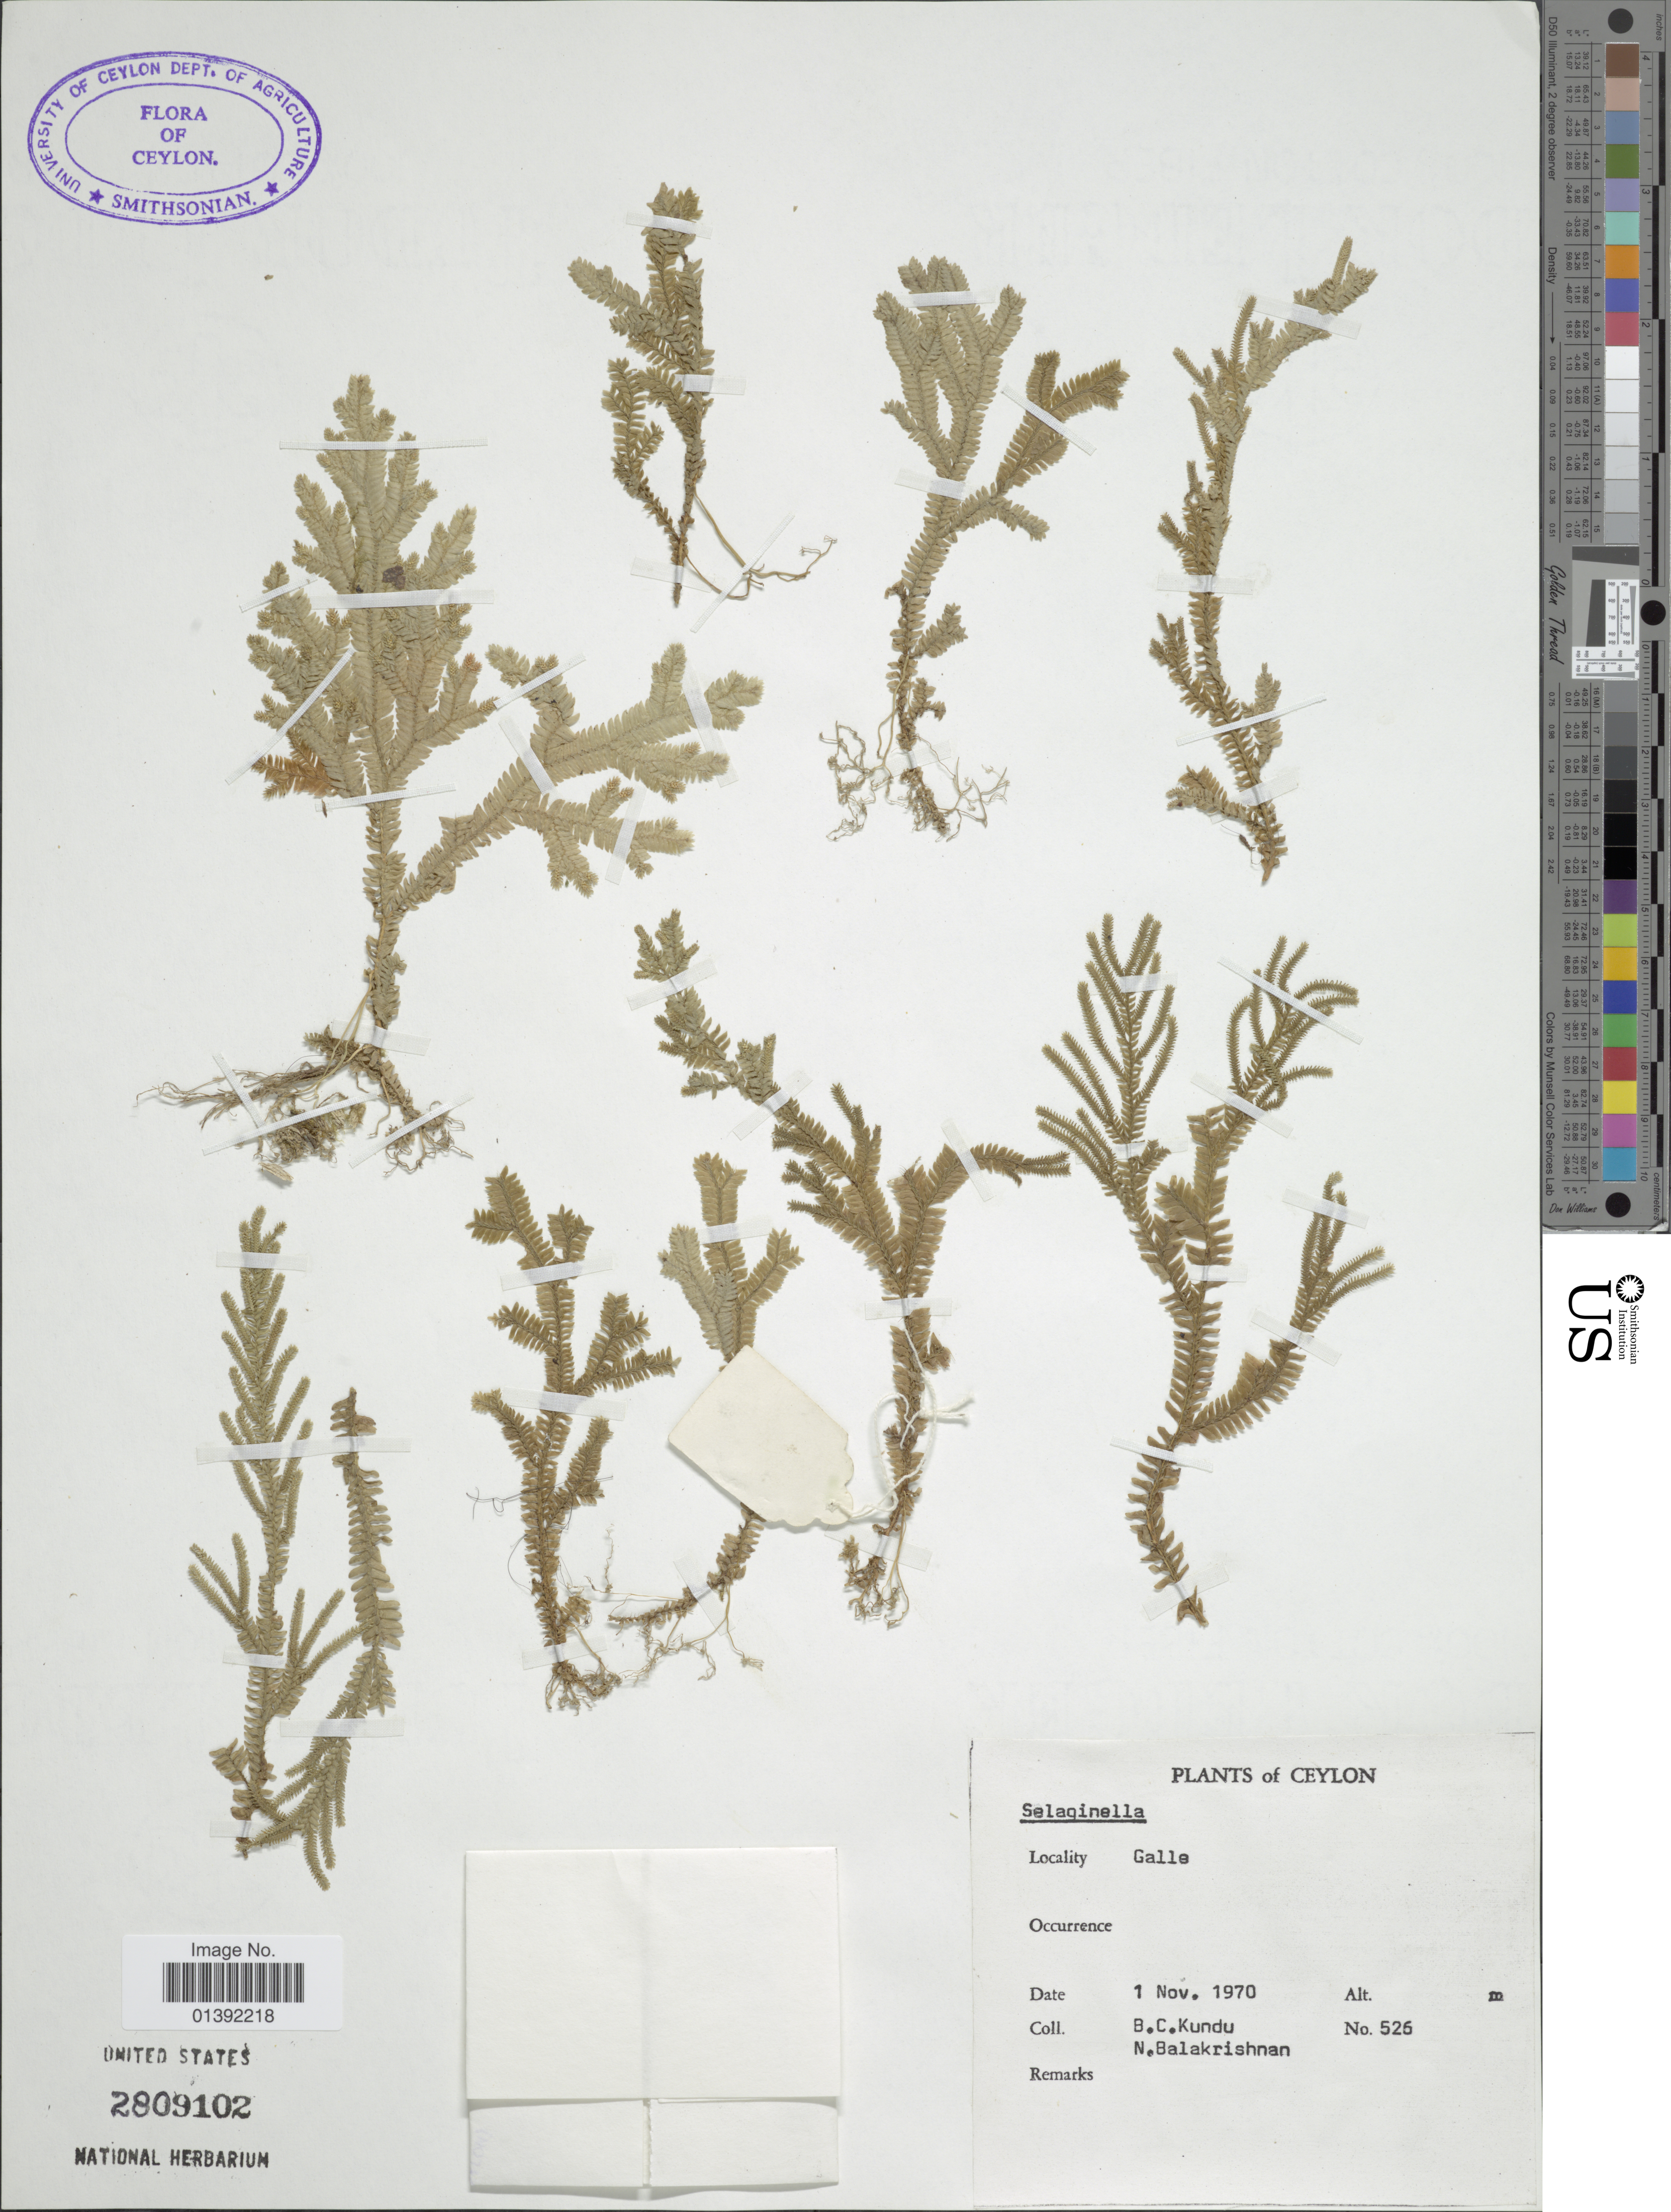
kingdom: Plantae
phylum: Tracheophyta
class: Lycopodiopsida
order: Selaginellales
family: Selaginellaceae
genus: Selaginella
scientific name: Selaginella sp.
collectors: B. C. Kundu & N. Balakrishnan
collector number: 526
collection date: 1970-11-01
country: Sri Lanka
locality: Ceylon, Galle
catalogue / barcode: US 2809102